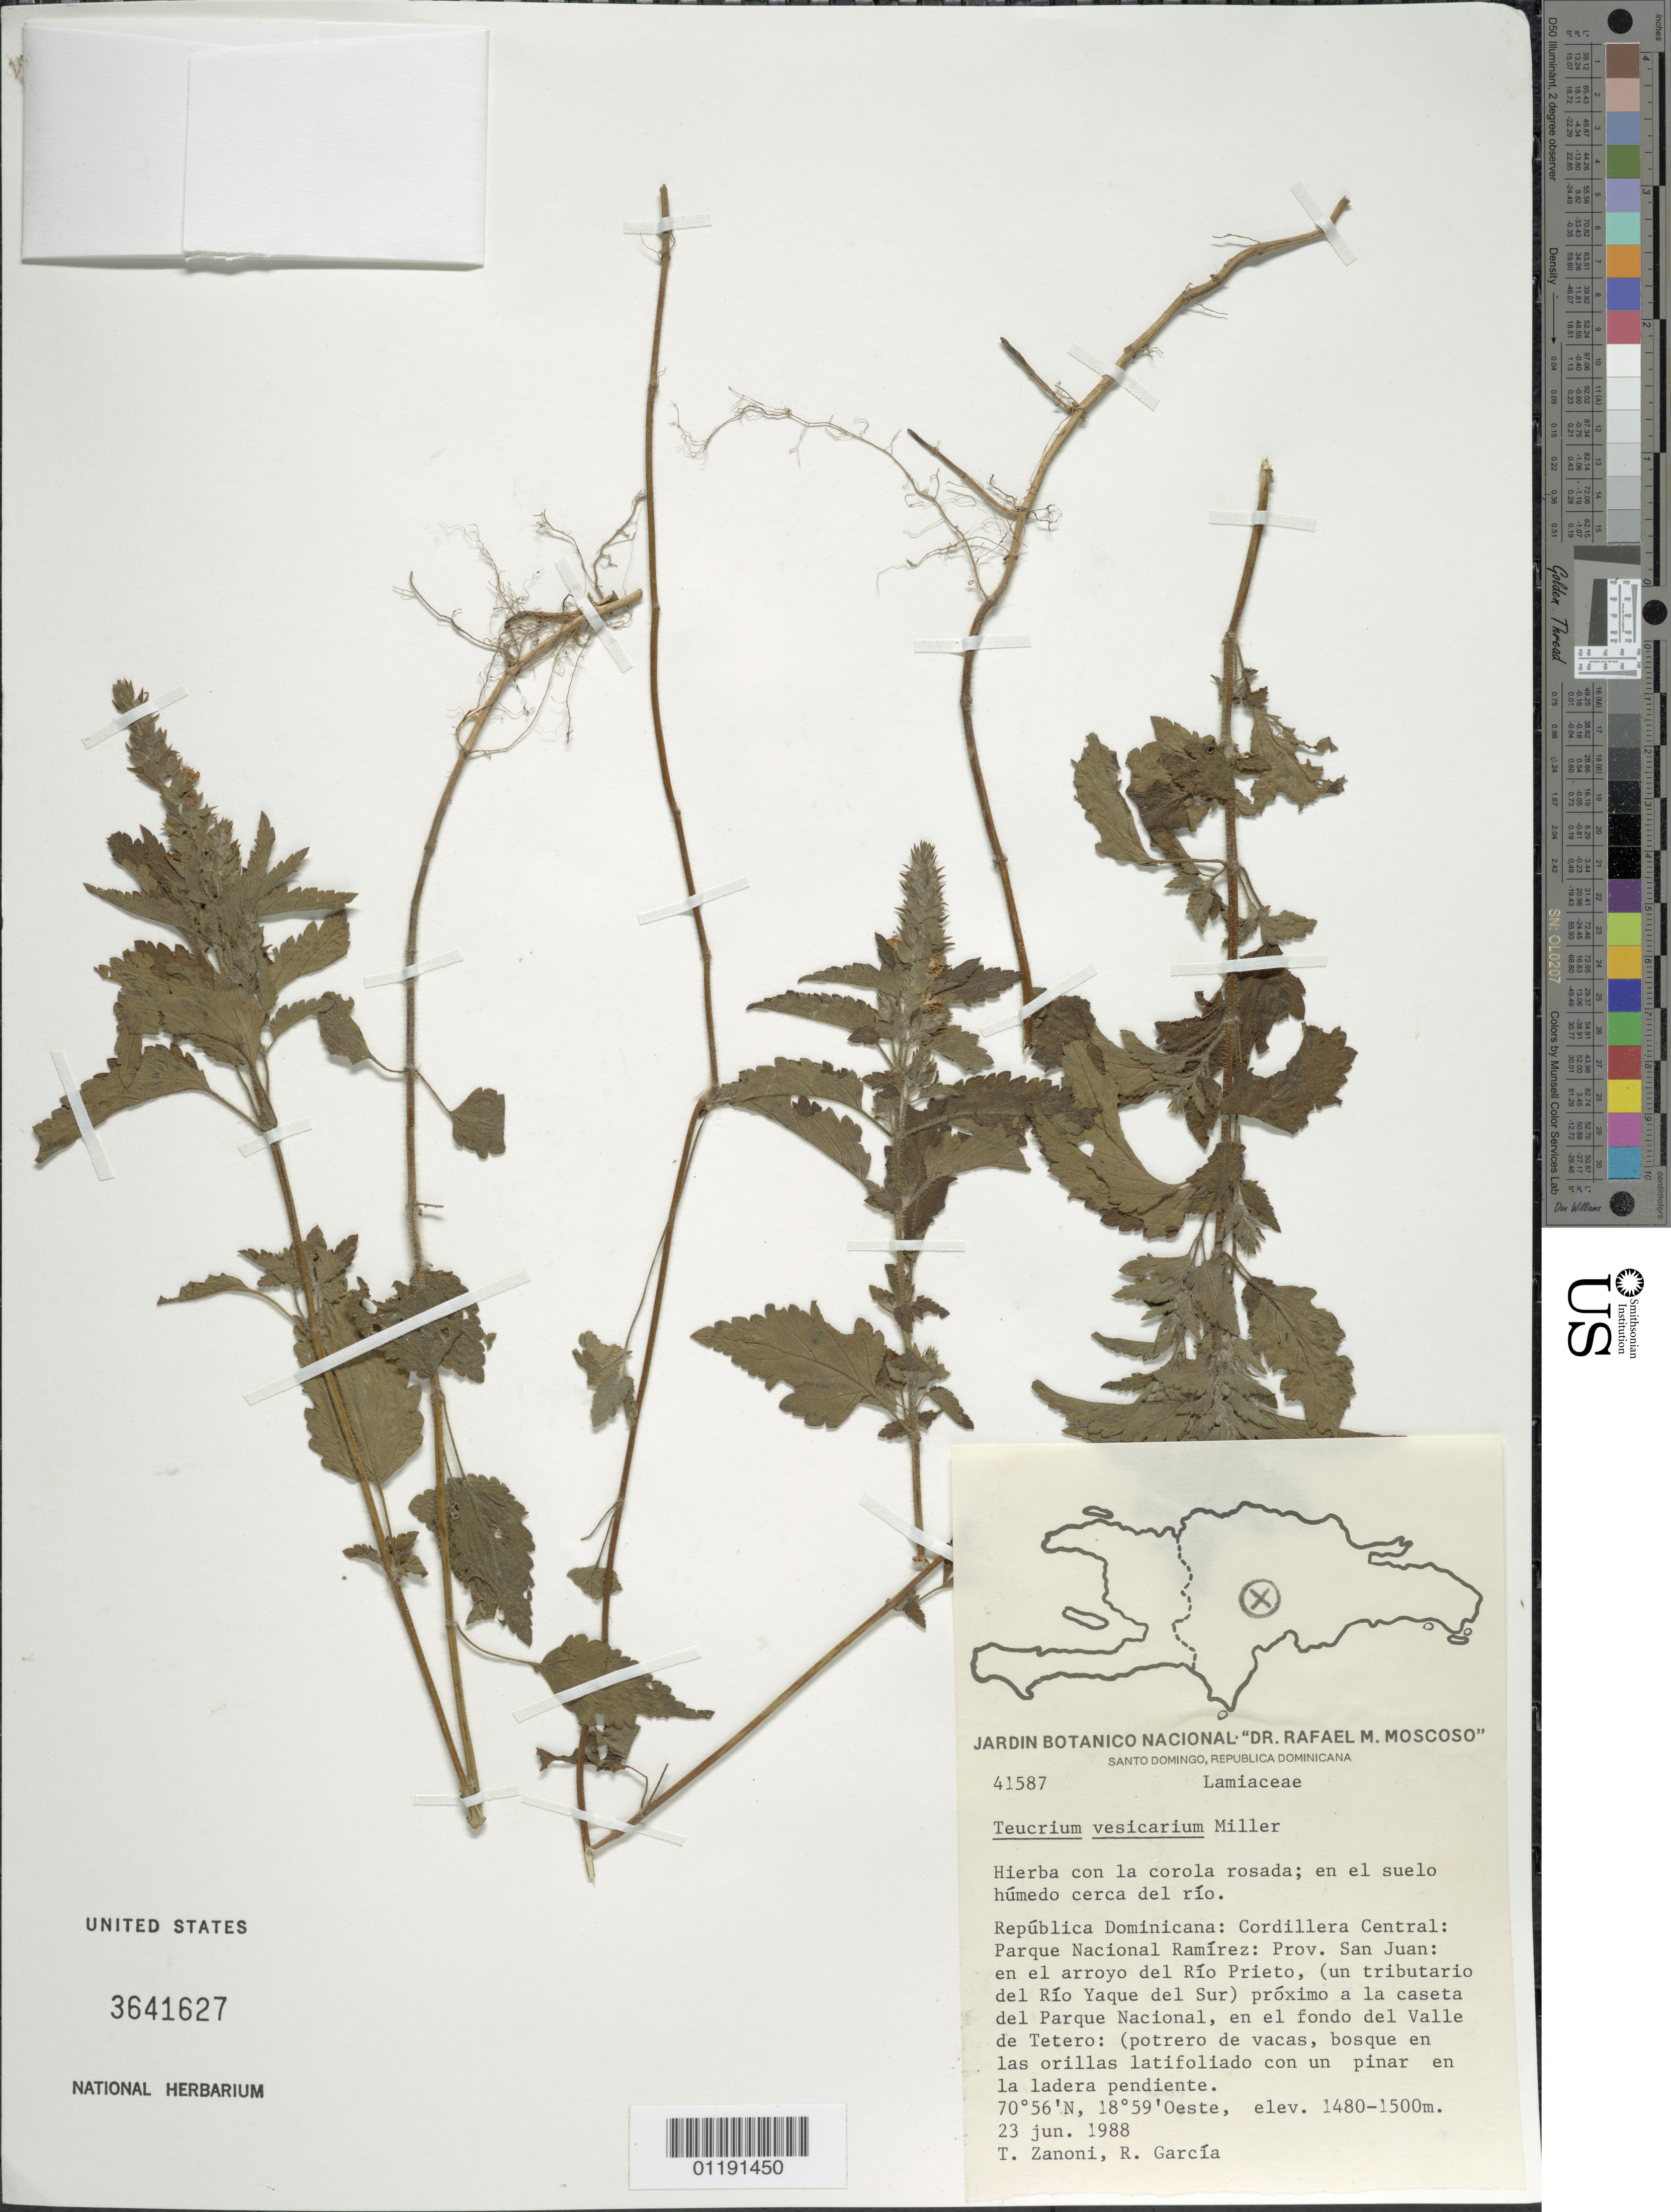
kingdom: Plantae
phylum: Tracheophyta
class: Magnoliopsida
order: Lamiales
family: Lamiaceae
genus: Teucrium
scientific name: Teucrium vesicarium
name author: Mill.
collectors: T. A. Zanoni & R. G. García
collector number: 41587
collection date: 1988-06-23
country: Dominican Republic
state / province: San Juan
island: Hispaniola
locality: Cordillera Central: Ramírez National Park: in the stream of Río Prieto, (a tributary of the Río Yaque of the S) near the booth of the National Park, in the valley of Tetero.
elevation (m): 1480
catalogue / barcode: US 3641627